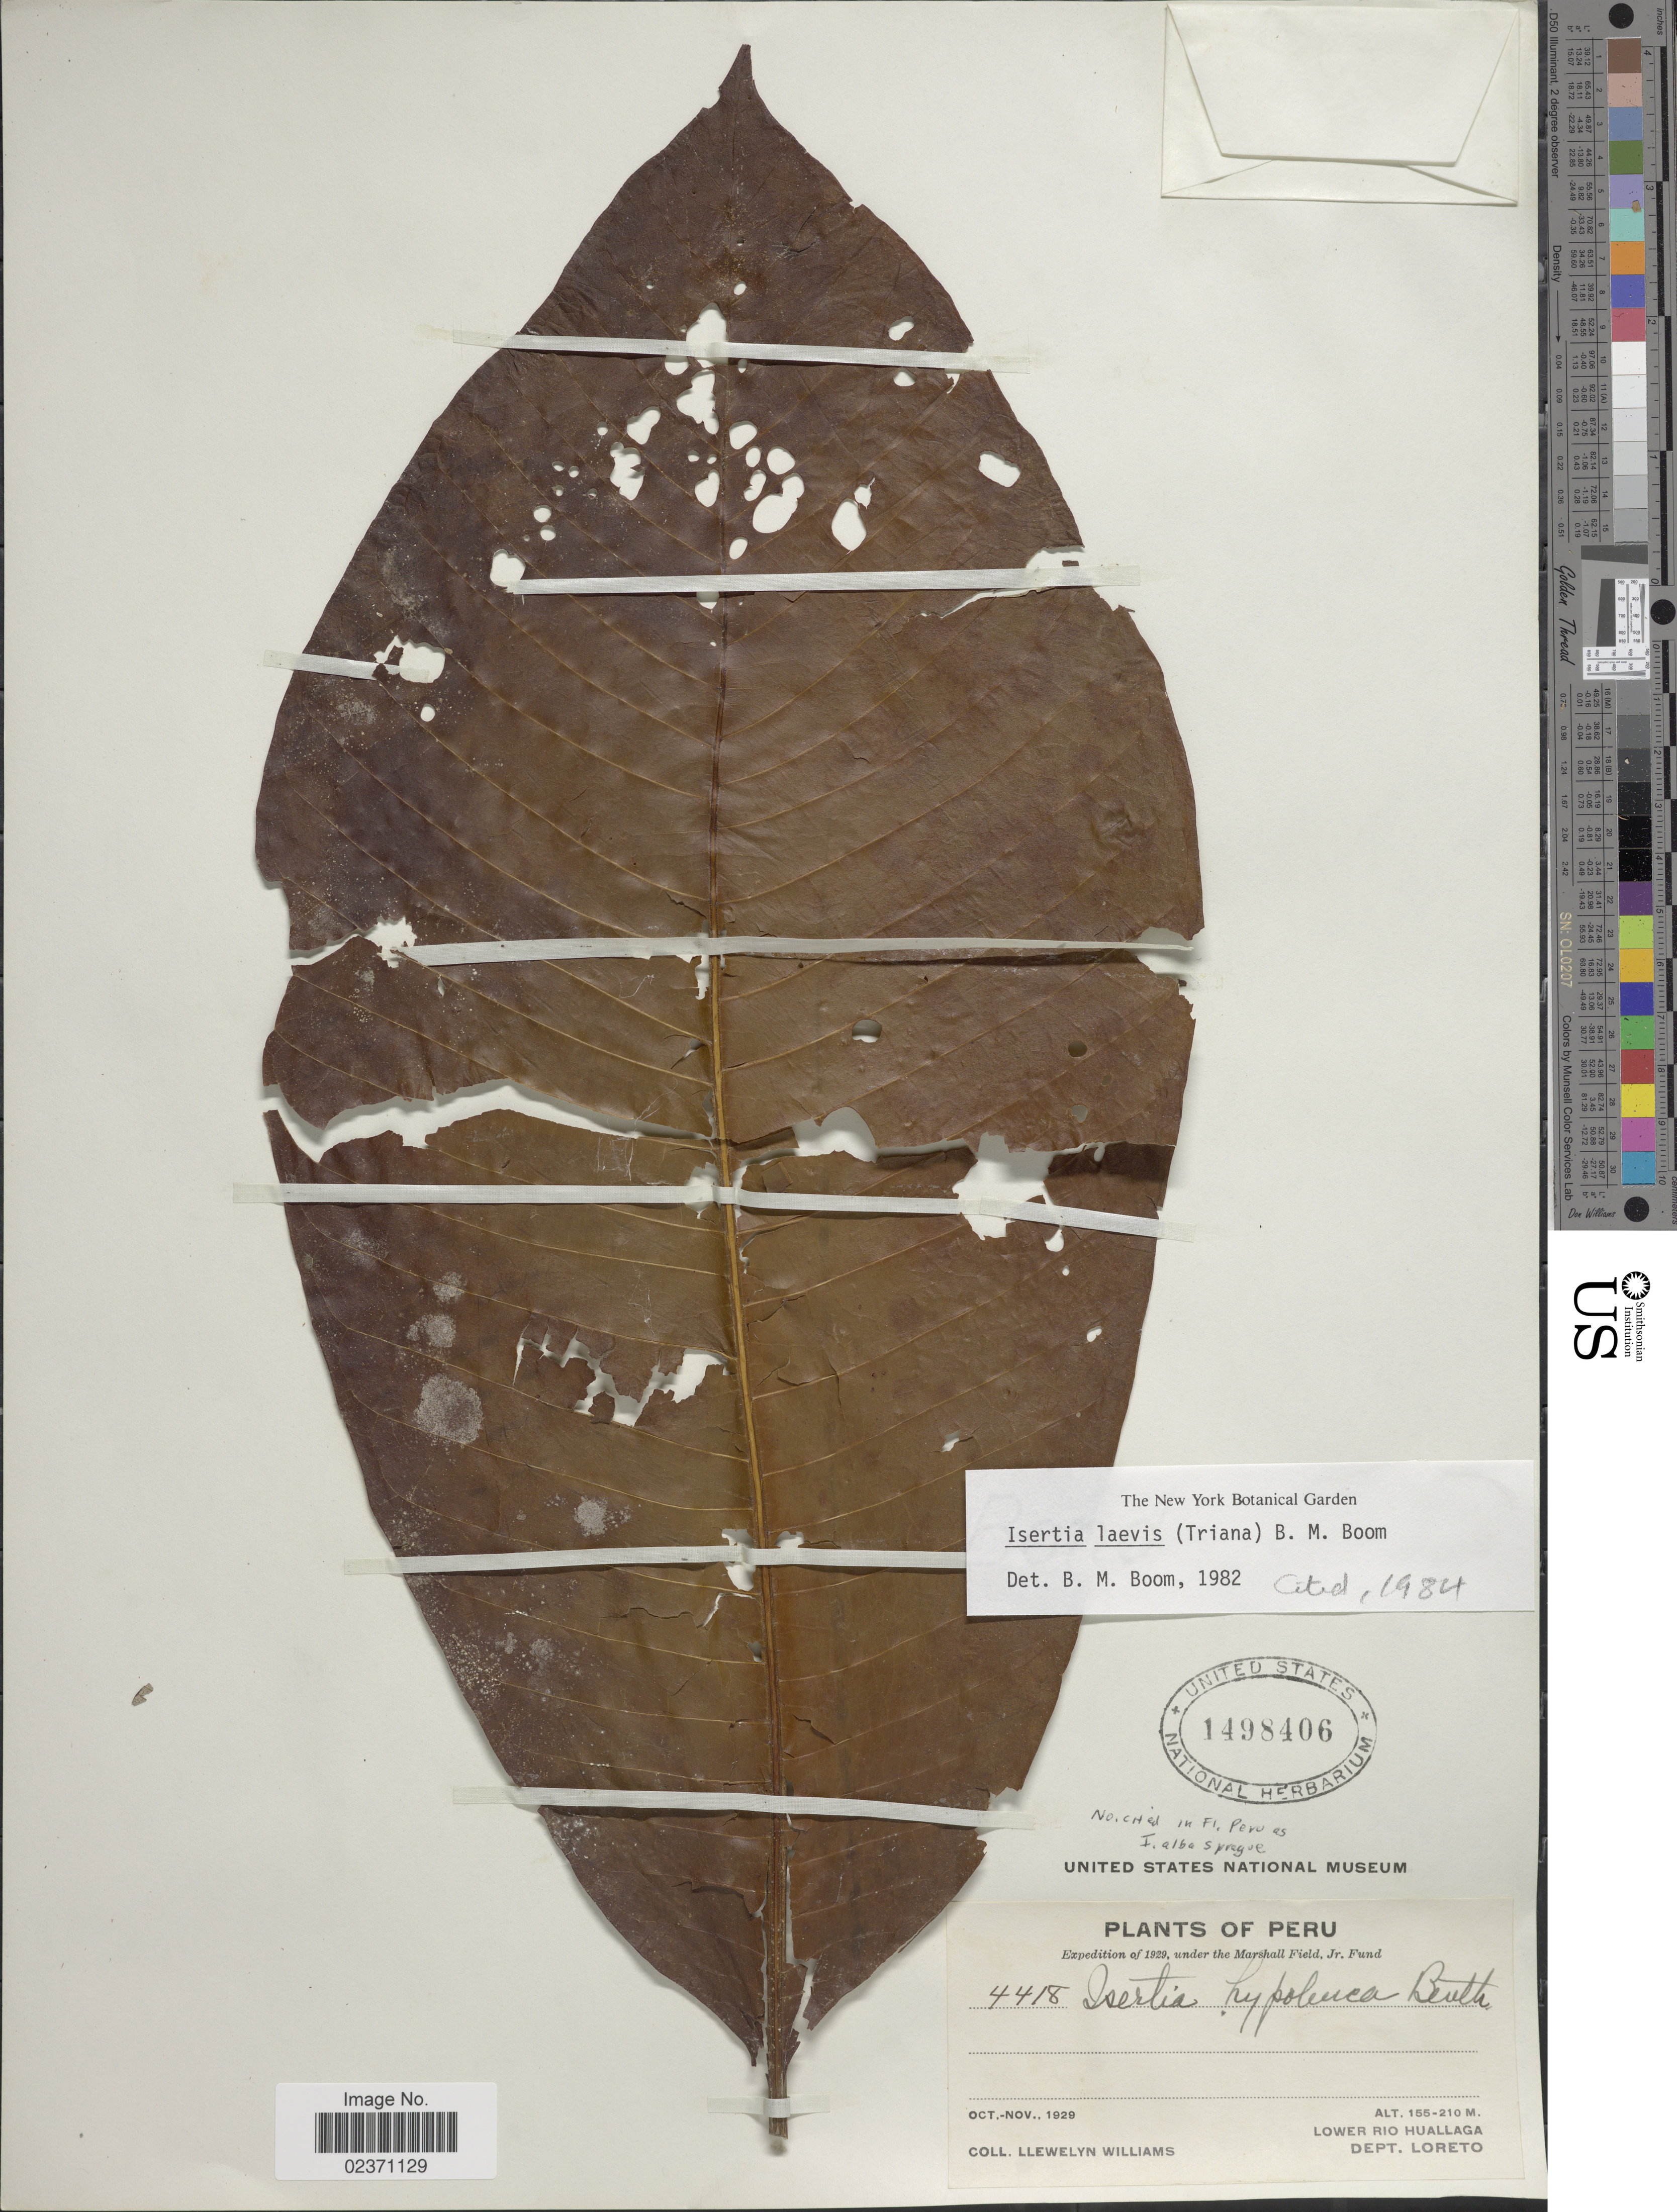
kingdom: Plantae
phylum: Tracheophyta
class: Magnoliopsida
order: Gentianales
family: Rubiaceae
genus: Isertia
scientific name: Isertia laevis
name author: (Triana) B.M. Boom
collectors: Ll. Williams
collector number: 4418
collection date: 1929-10/1929-11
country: Peru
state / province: Loreto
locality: Lower Rio Huallaga. Dept. Loreto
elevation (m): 155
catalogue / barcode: US 1498406